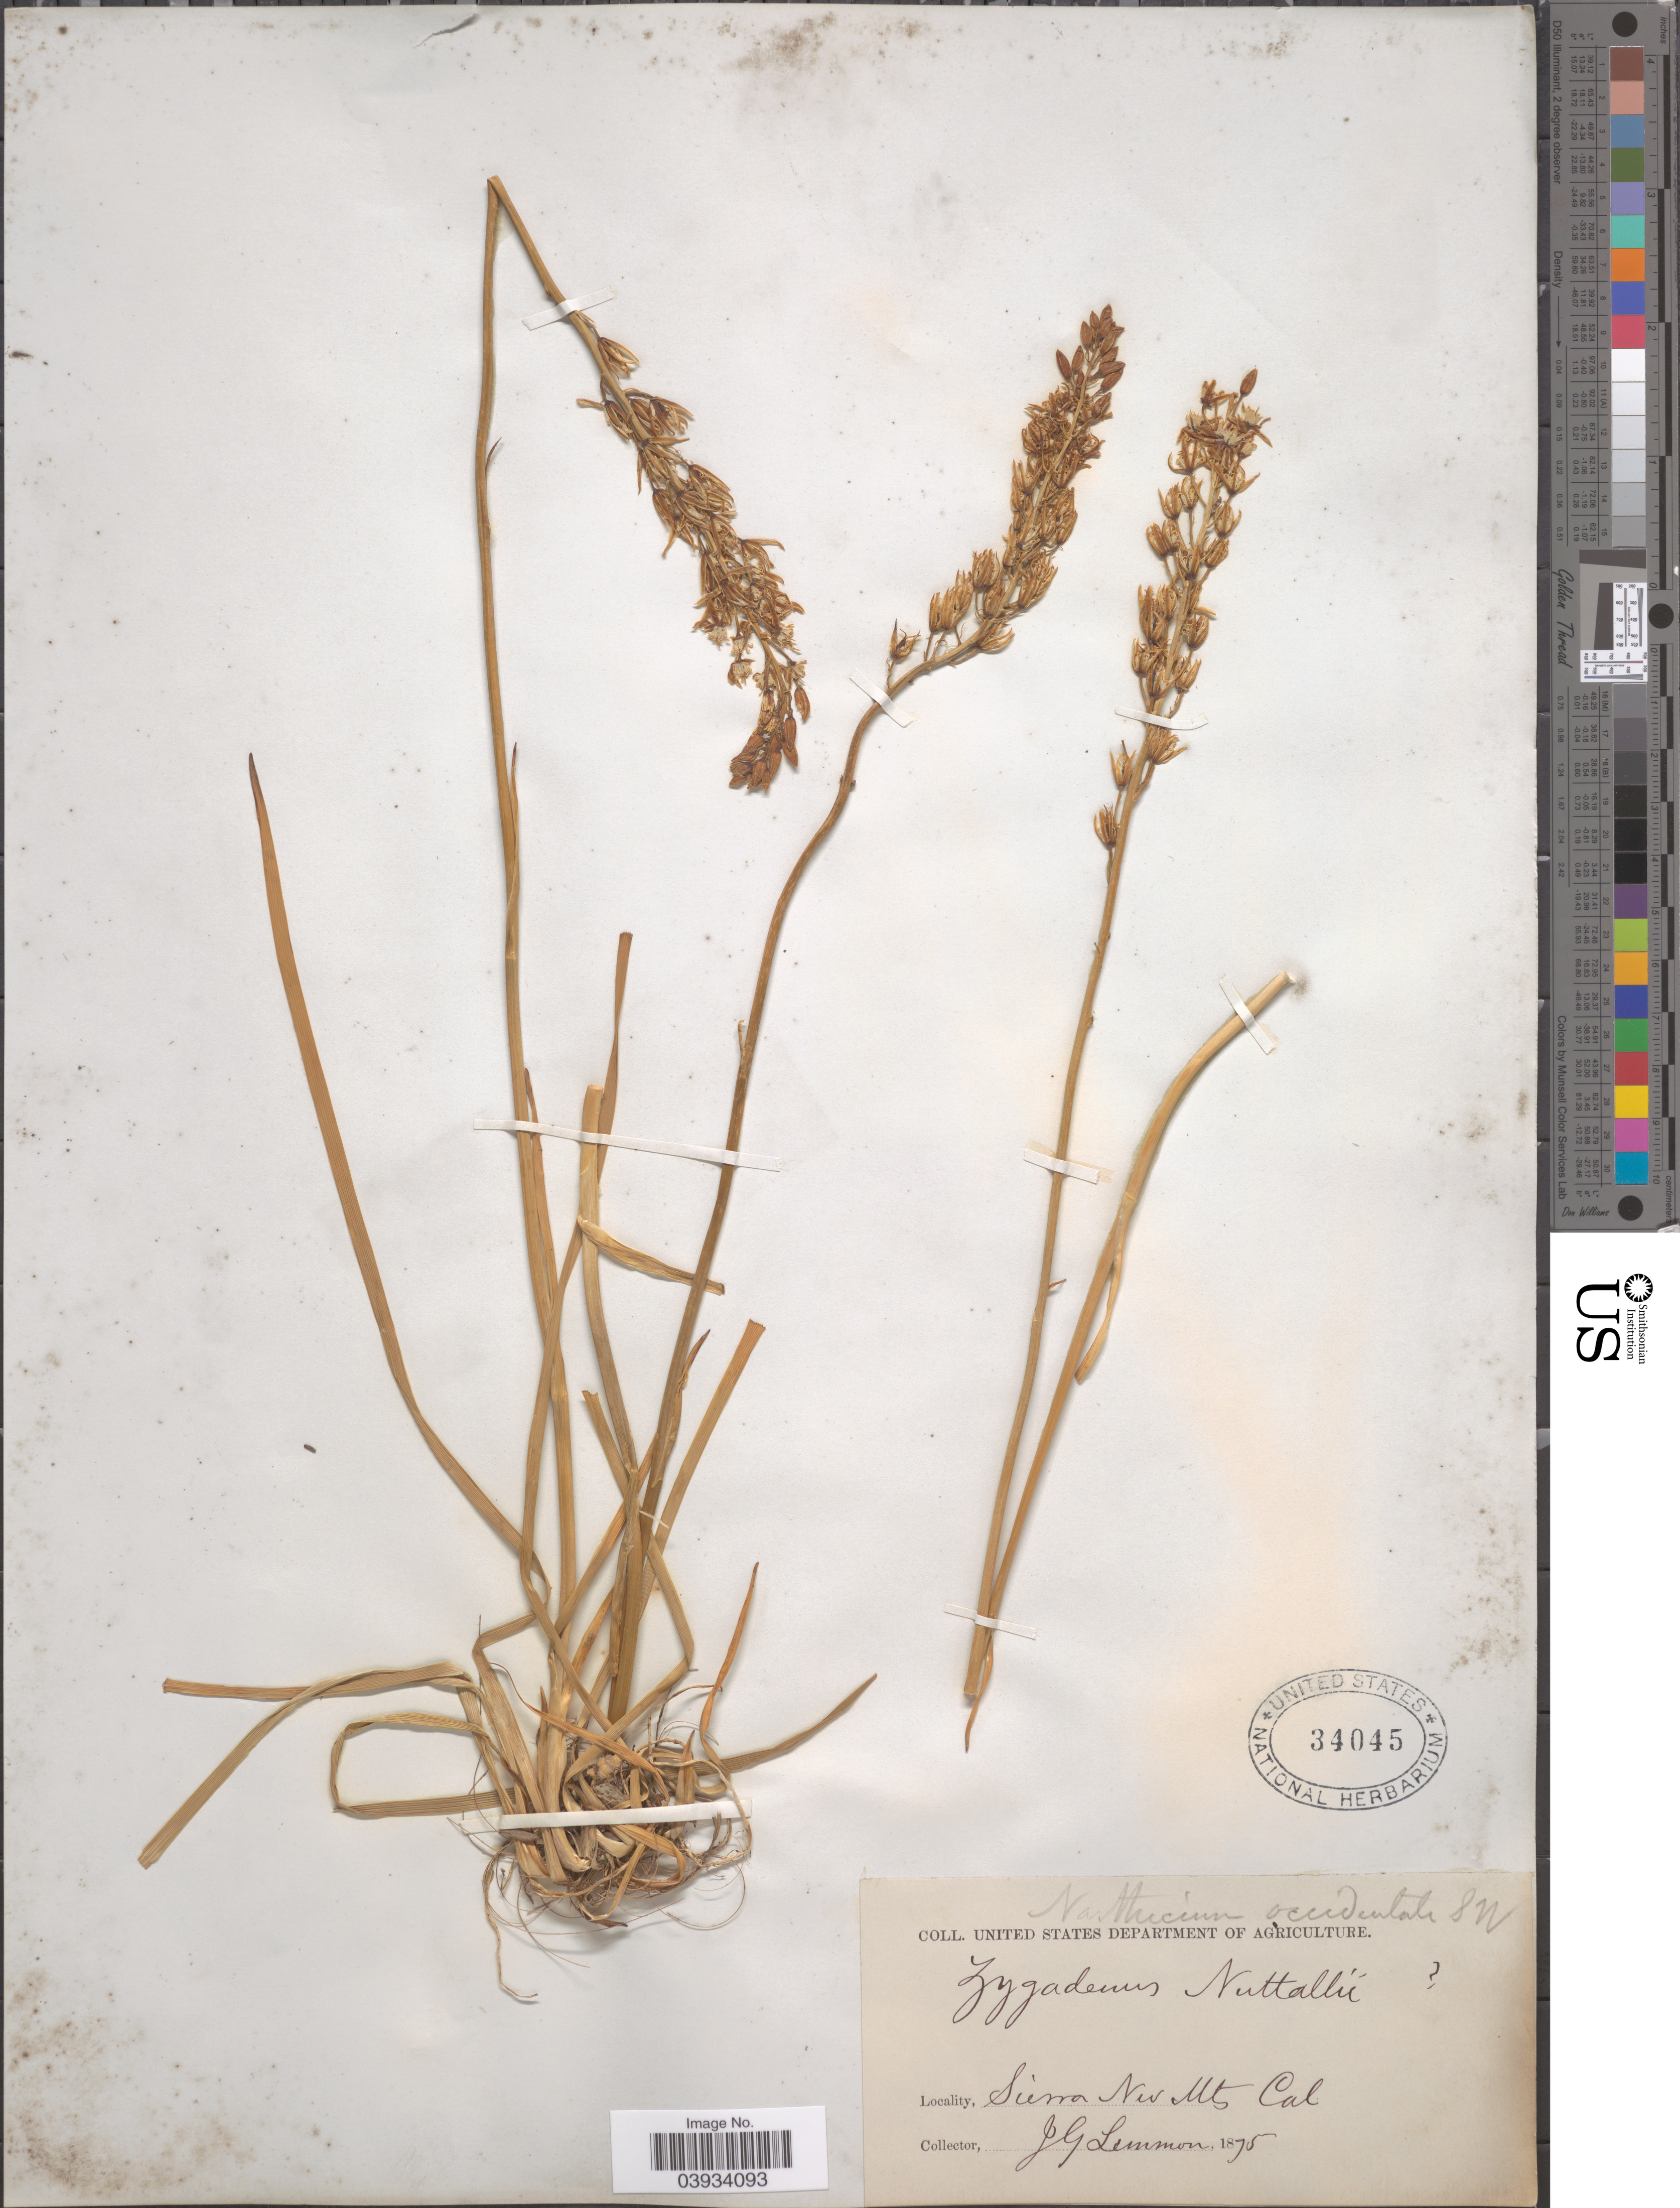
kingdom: Plantae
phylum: Tracheophyta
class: Liliopsida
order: Dioscoreales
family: Nartheciaceae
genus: Narthecium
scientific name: Narthecium californicum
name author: Baker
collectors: J. Lemmon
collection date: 1875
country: United States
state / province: California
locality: Sierra Nev Mts.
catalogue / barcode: US 34045